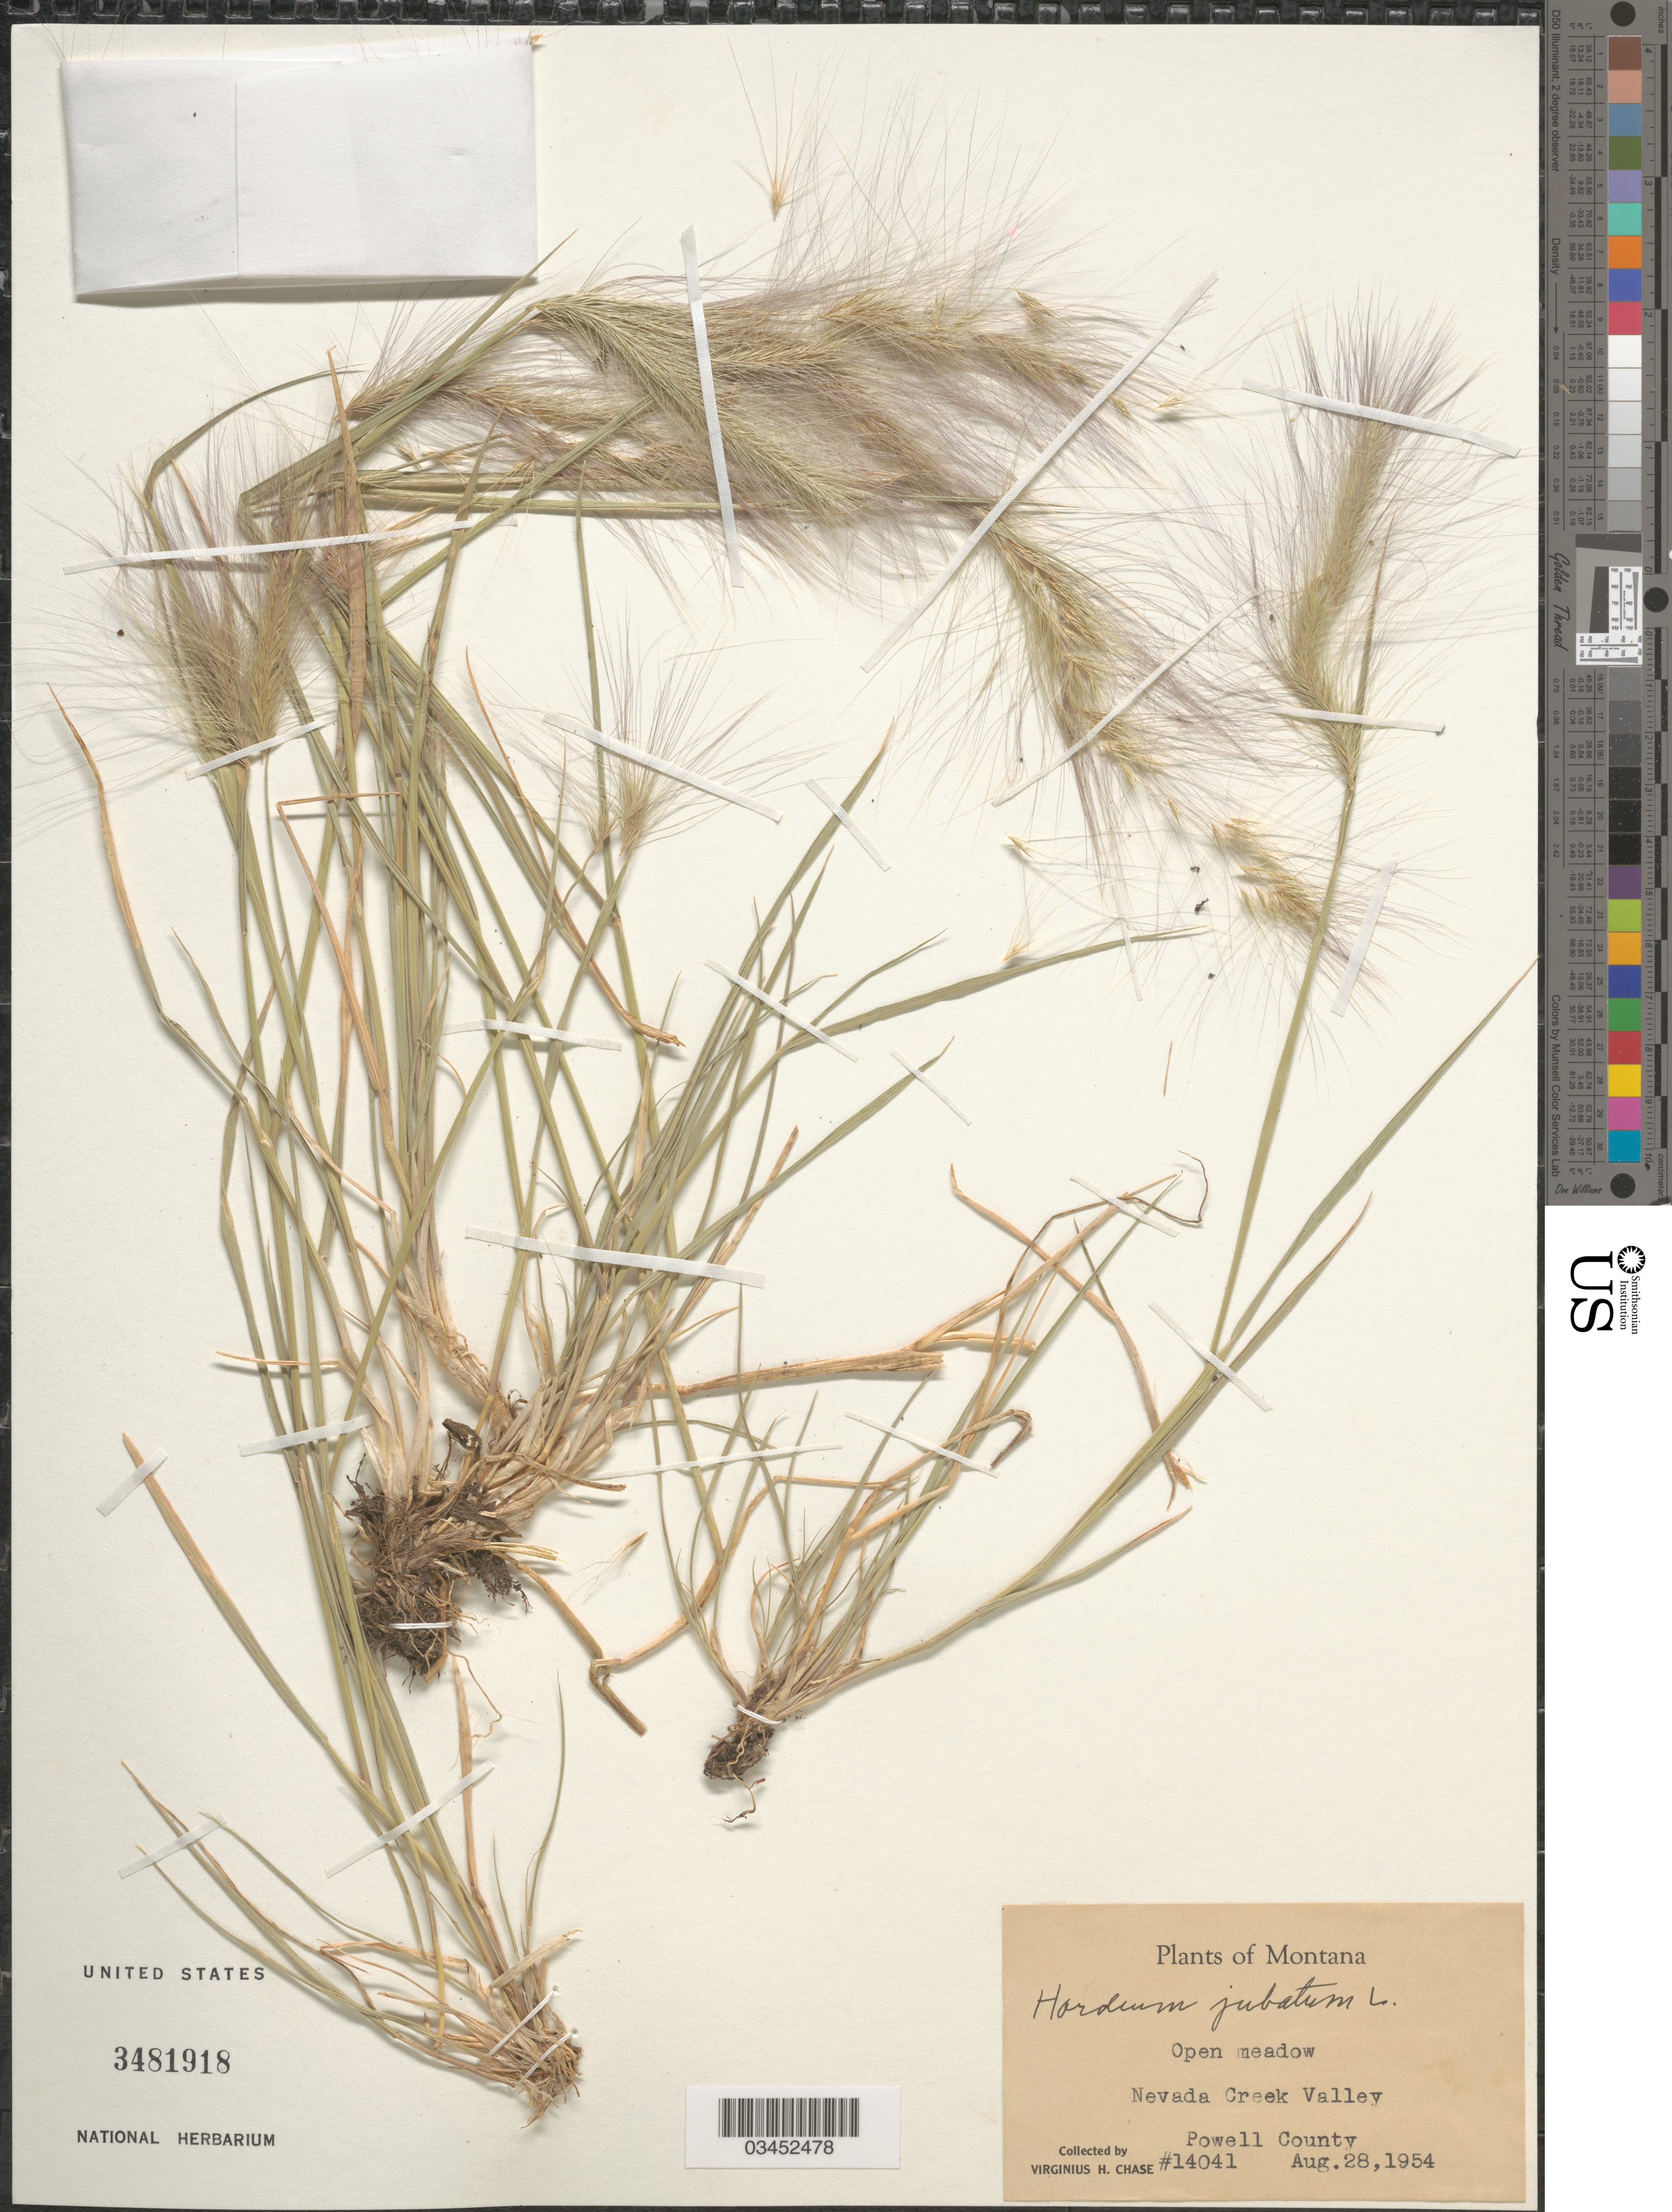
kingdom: Plantae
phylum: Tracheophyta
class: Liliopsida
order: Poales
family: Poaceae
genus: Hordeum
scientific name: Hordeum jubatum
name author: L.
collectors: V. H. Chase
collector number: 14041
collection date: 1954-08-28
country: United States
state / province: Montana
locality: Open meadow. Nevada Creek Valley. Powell County.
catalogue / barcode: US 3481918